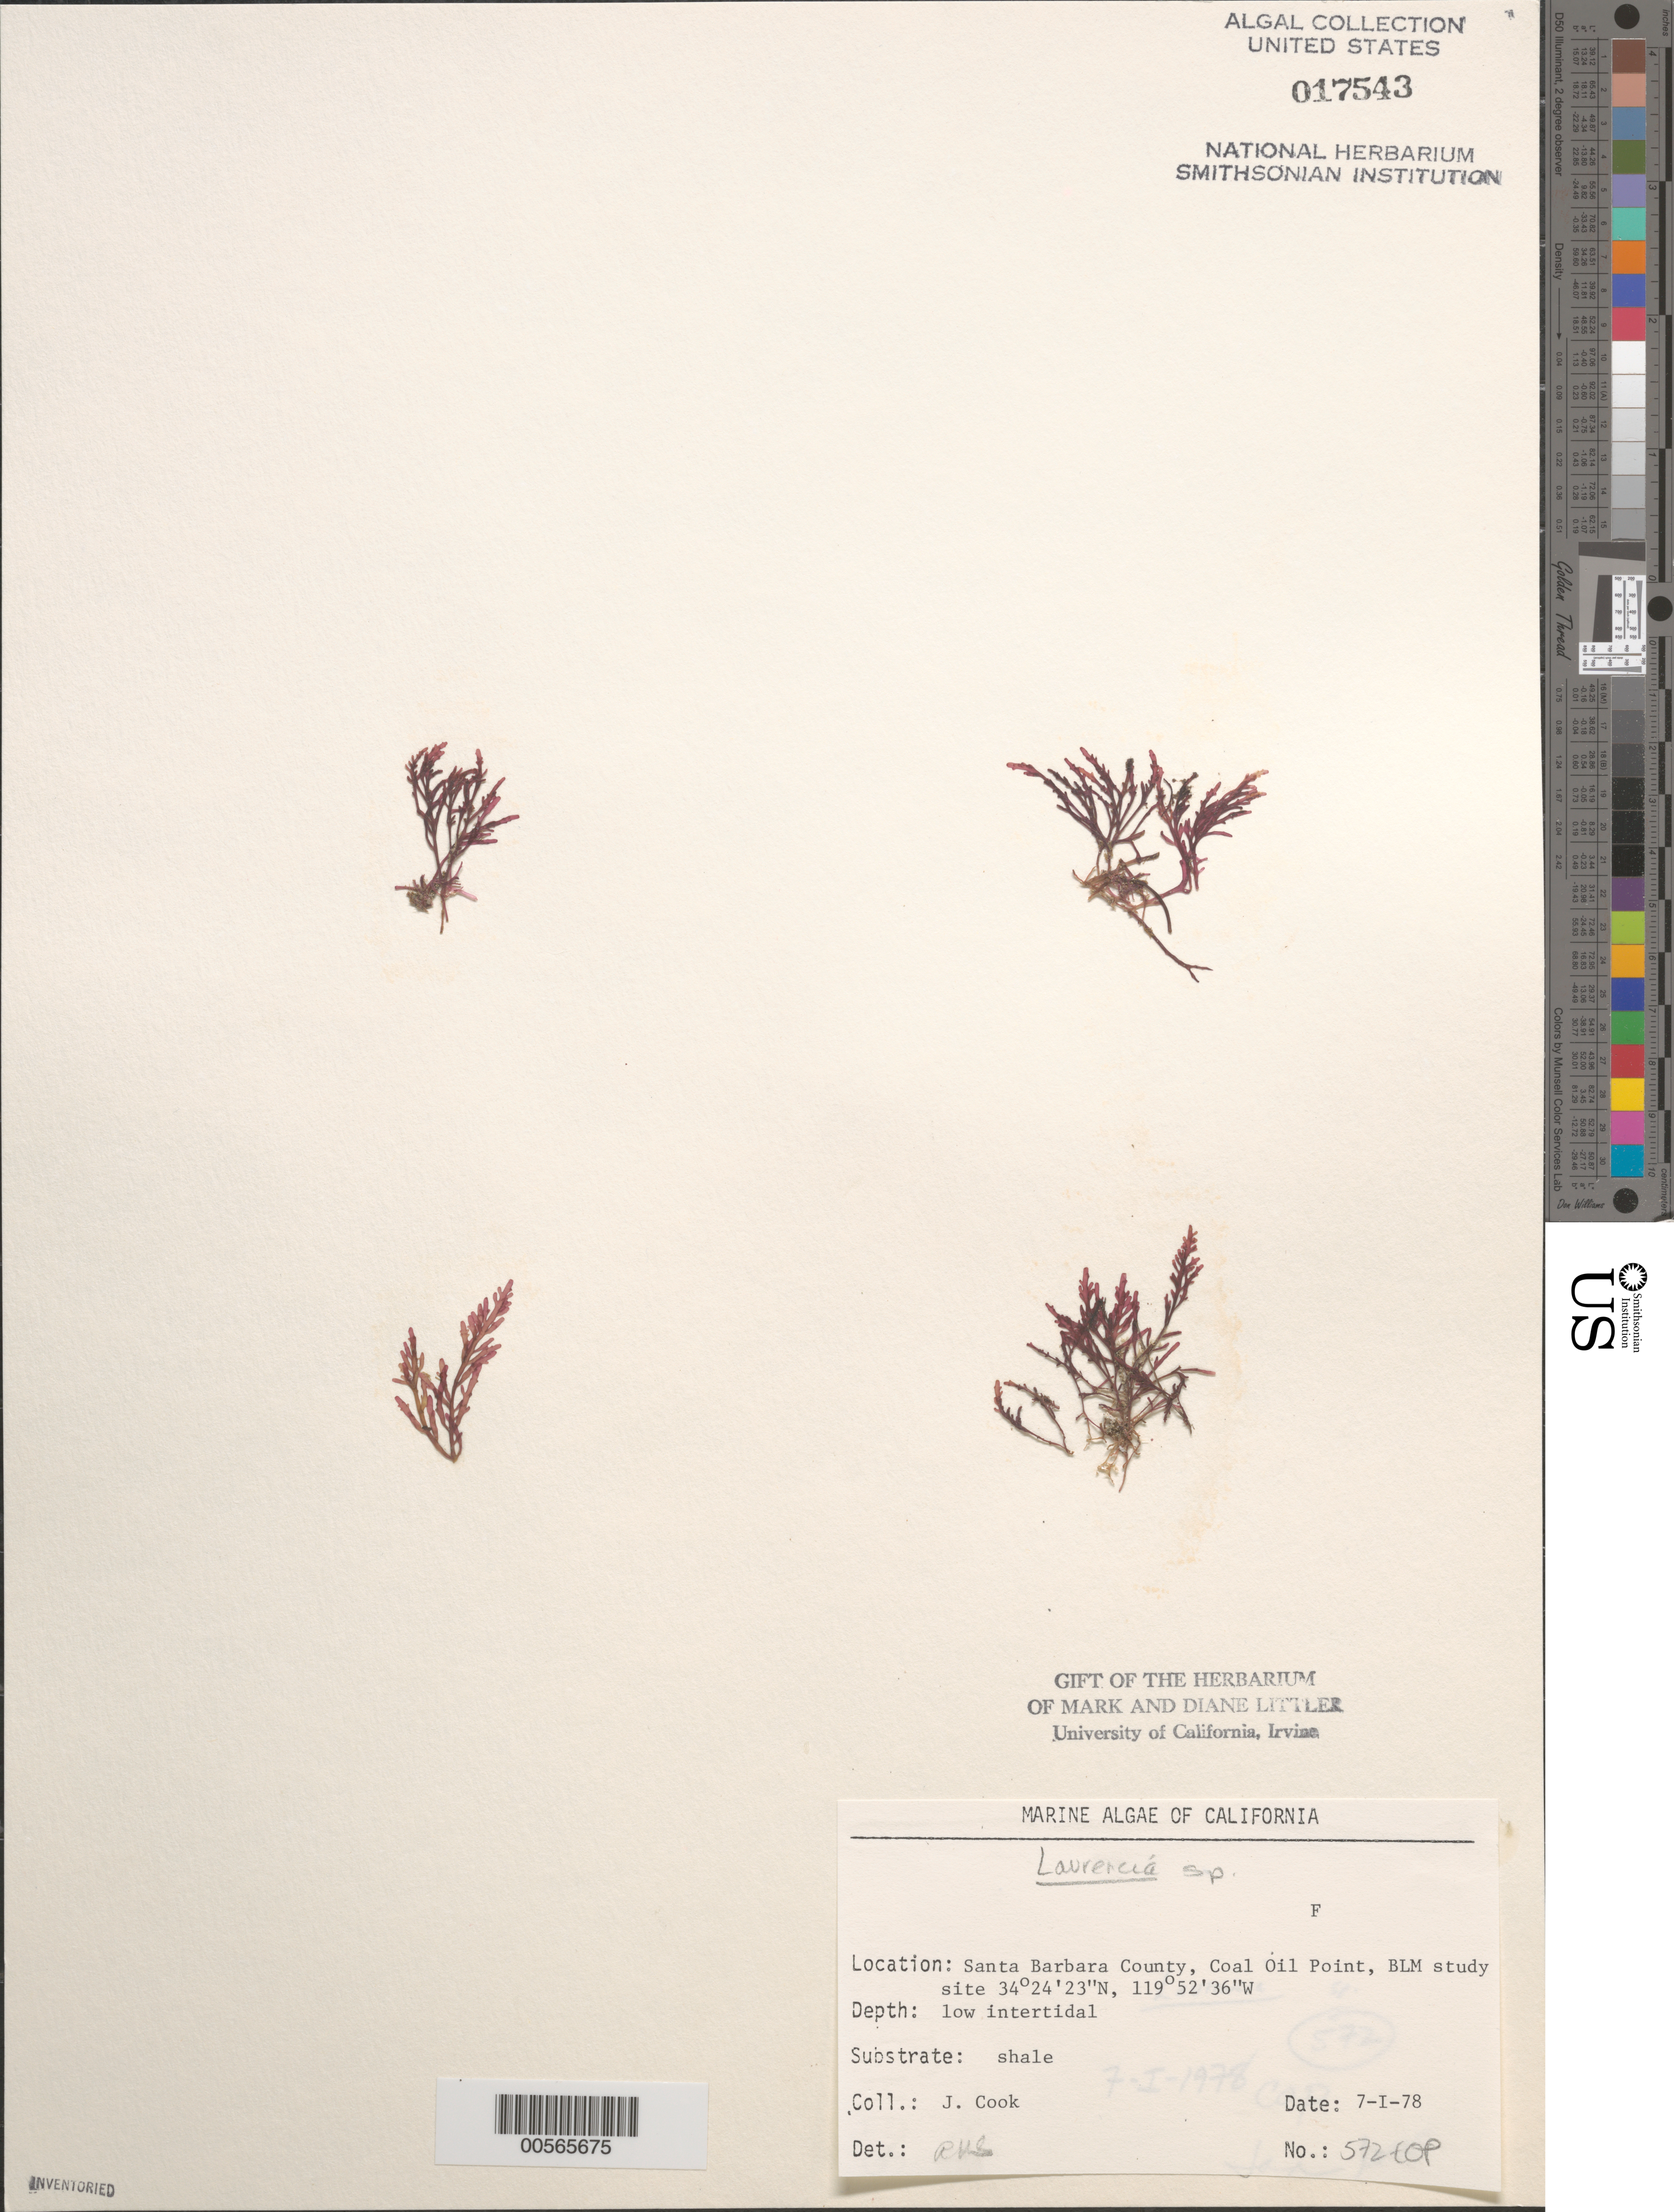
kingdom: Plantae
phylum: Rhodophyta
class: Florideophyceae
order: Ceramiales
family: Rhodomelaceae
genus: Laurencia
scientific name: Laurencia sp.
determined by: Sims, Robert H.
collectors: J. Cook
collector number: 572-cop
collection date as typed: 07 Jan 1978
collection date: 1978-01-07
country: United States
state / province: California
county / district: Santa Barbara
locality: Coal Oil Point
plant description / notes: BLM-SOCALBIGHT Rocky Intertidal Survey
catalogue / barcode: US 17543